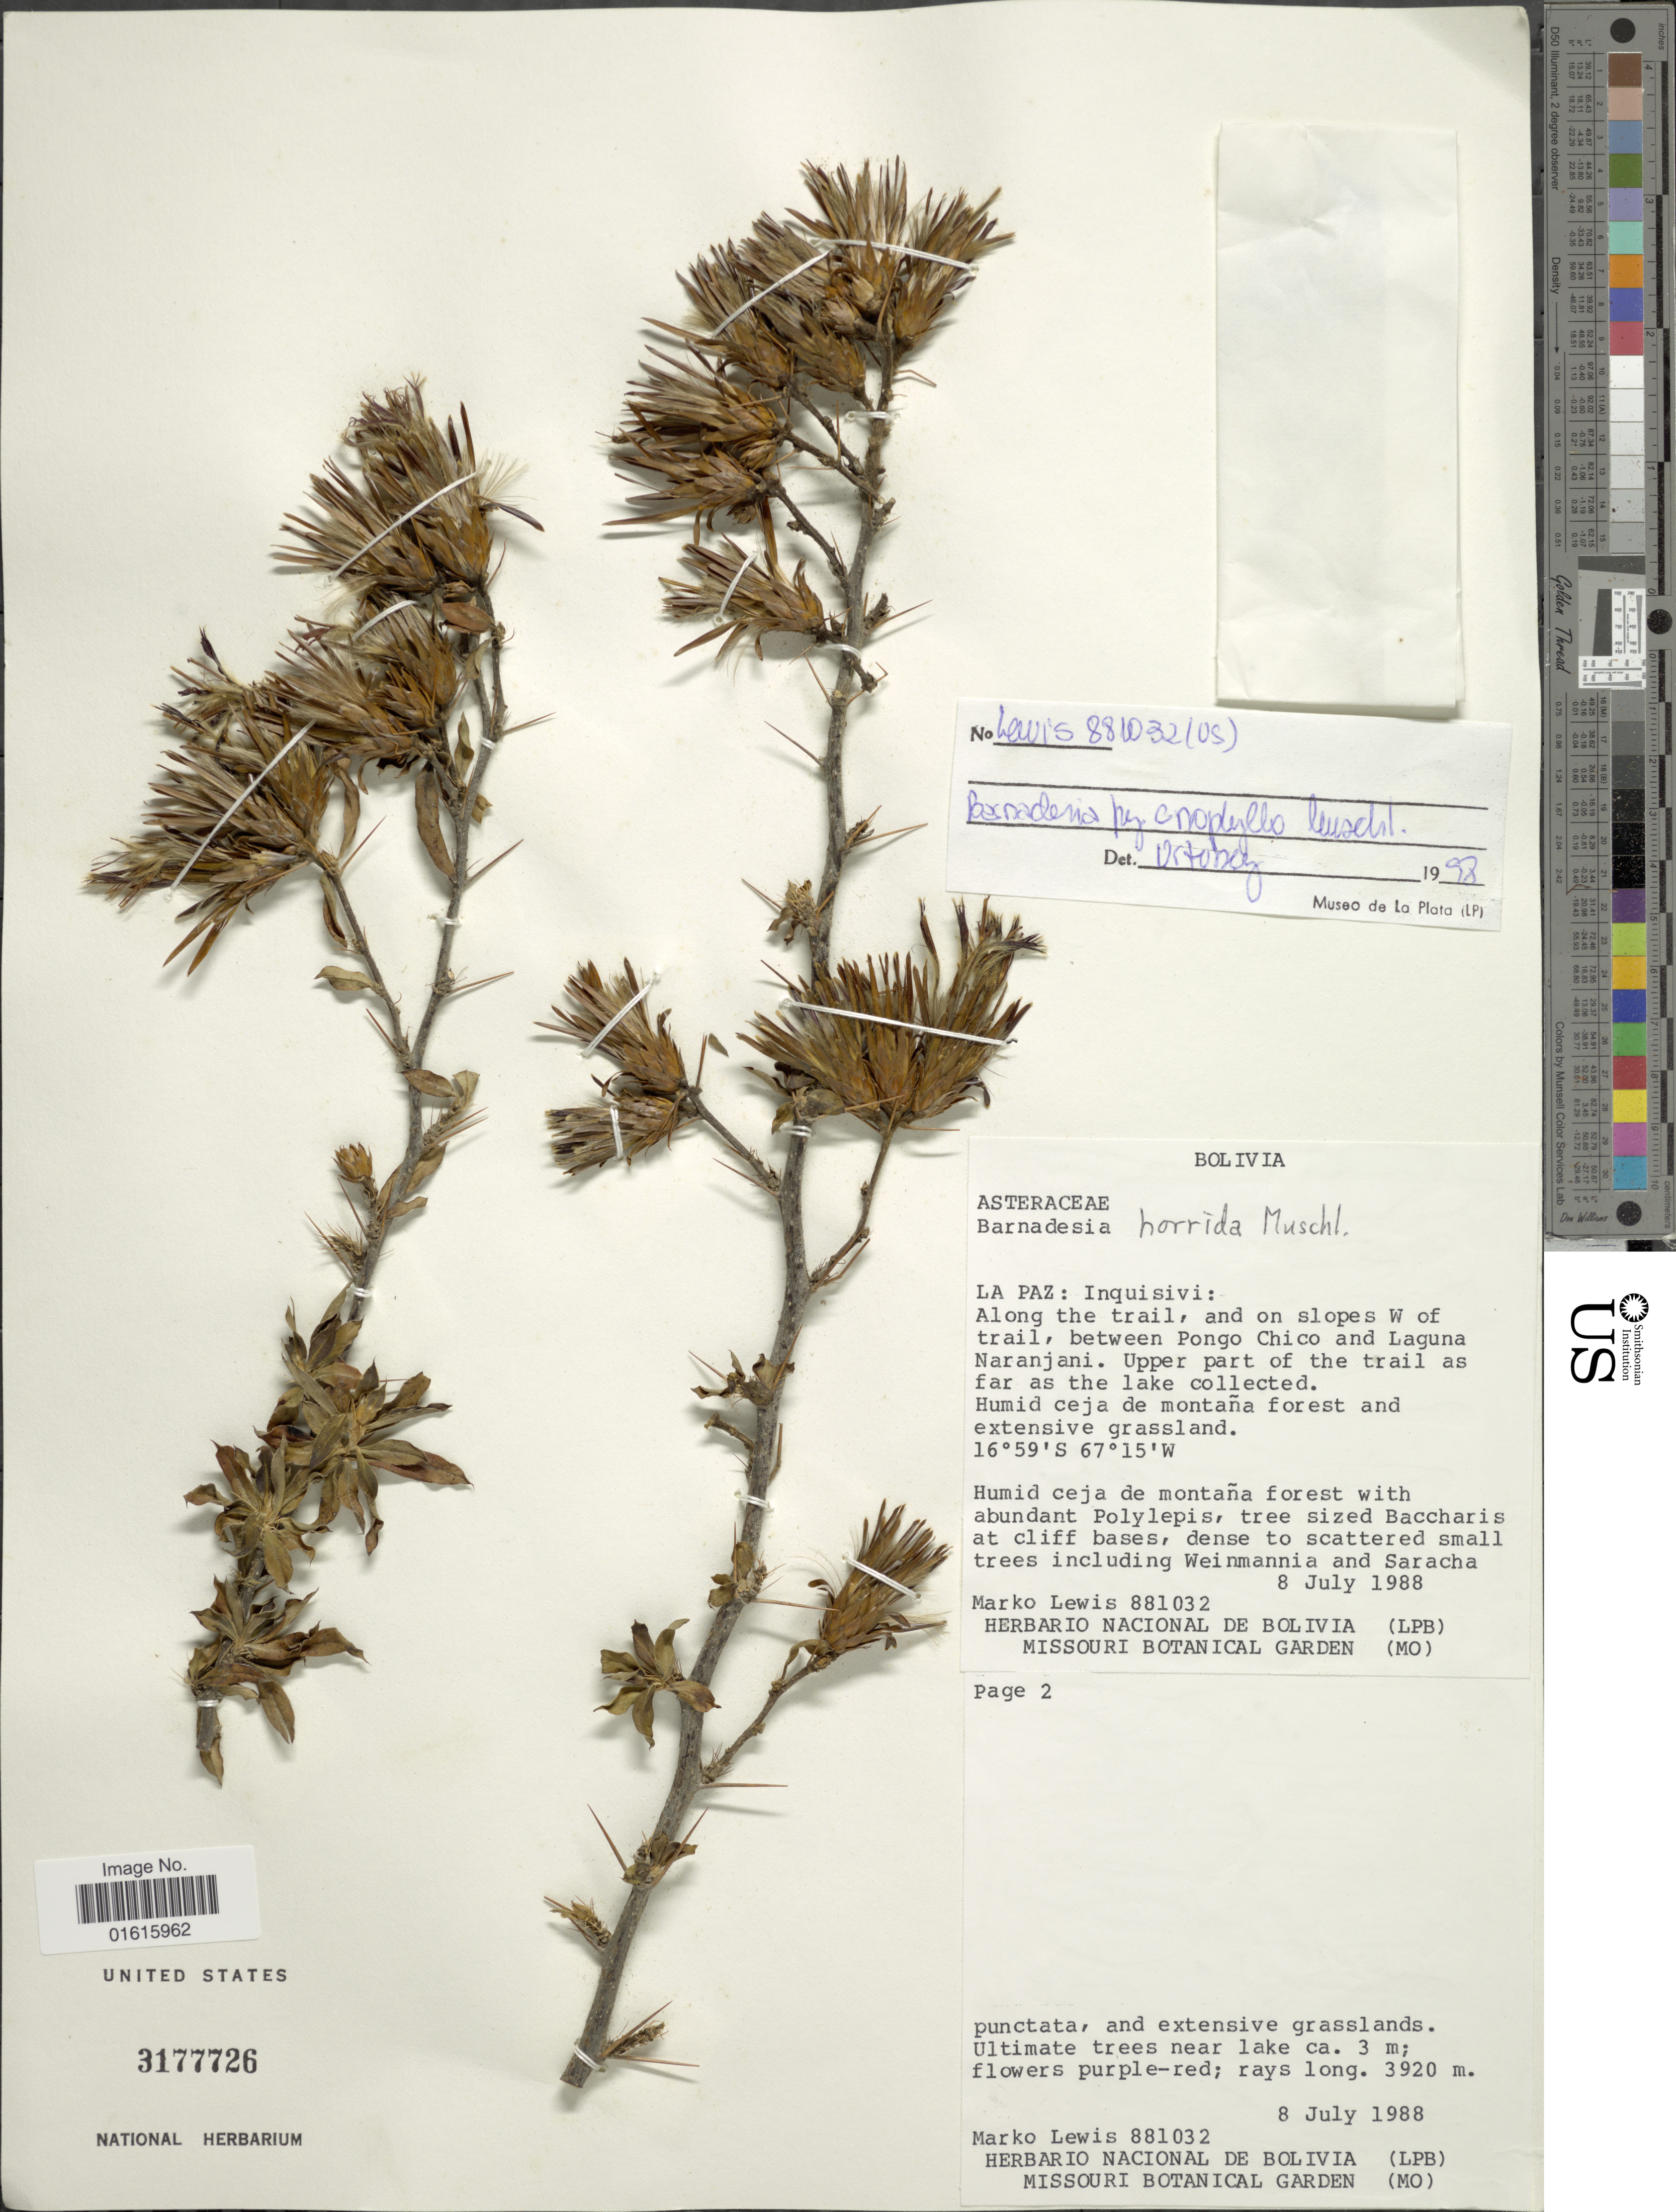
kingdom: Plantae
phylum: Tracheophyta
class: Magnoliopsida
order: Asterales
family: Asteraceae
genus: Barnadesia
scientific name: Barnadesia pycnophylla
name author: Muschl.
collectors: M. A. Lewis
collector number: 881032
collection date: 1988-07-07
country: Bolivia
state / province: La Paz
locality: Inquisivi: Along the trail, and on slopes W of trail, between Pongo Chico and Laguna Naranjani. Upper part of the trail as far as the lake collected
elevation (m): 3920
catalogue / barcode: US 3177726